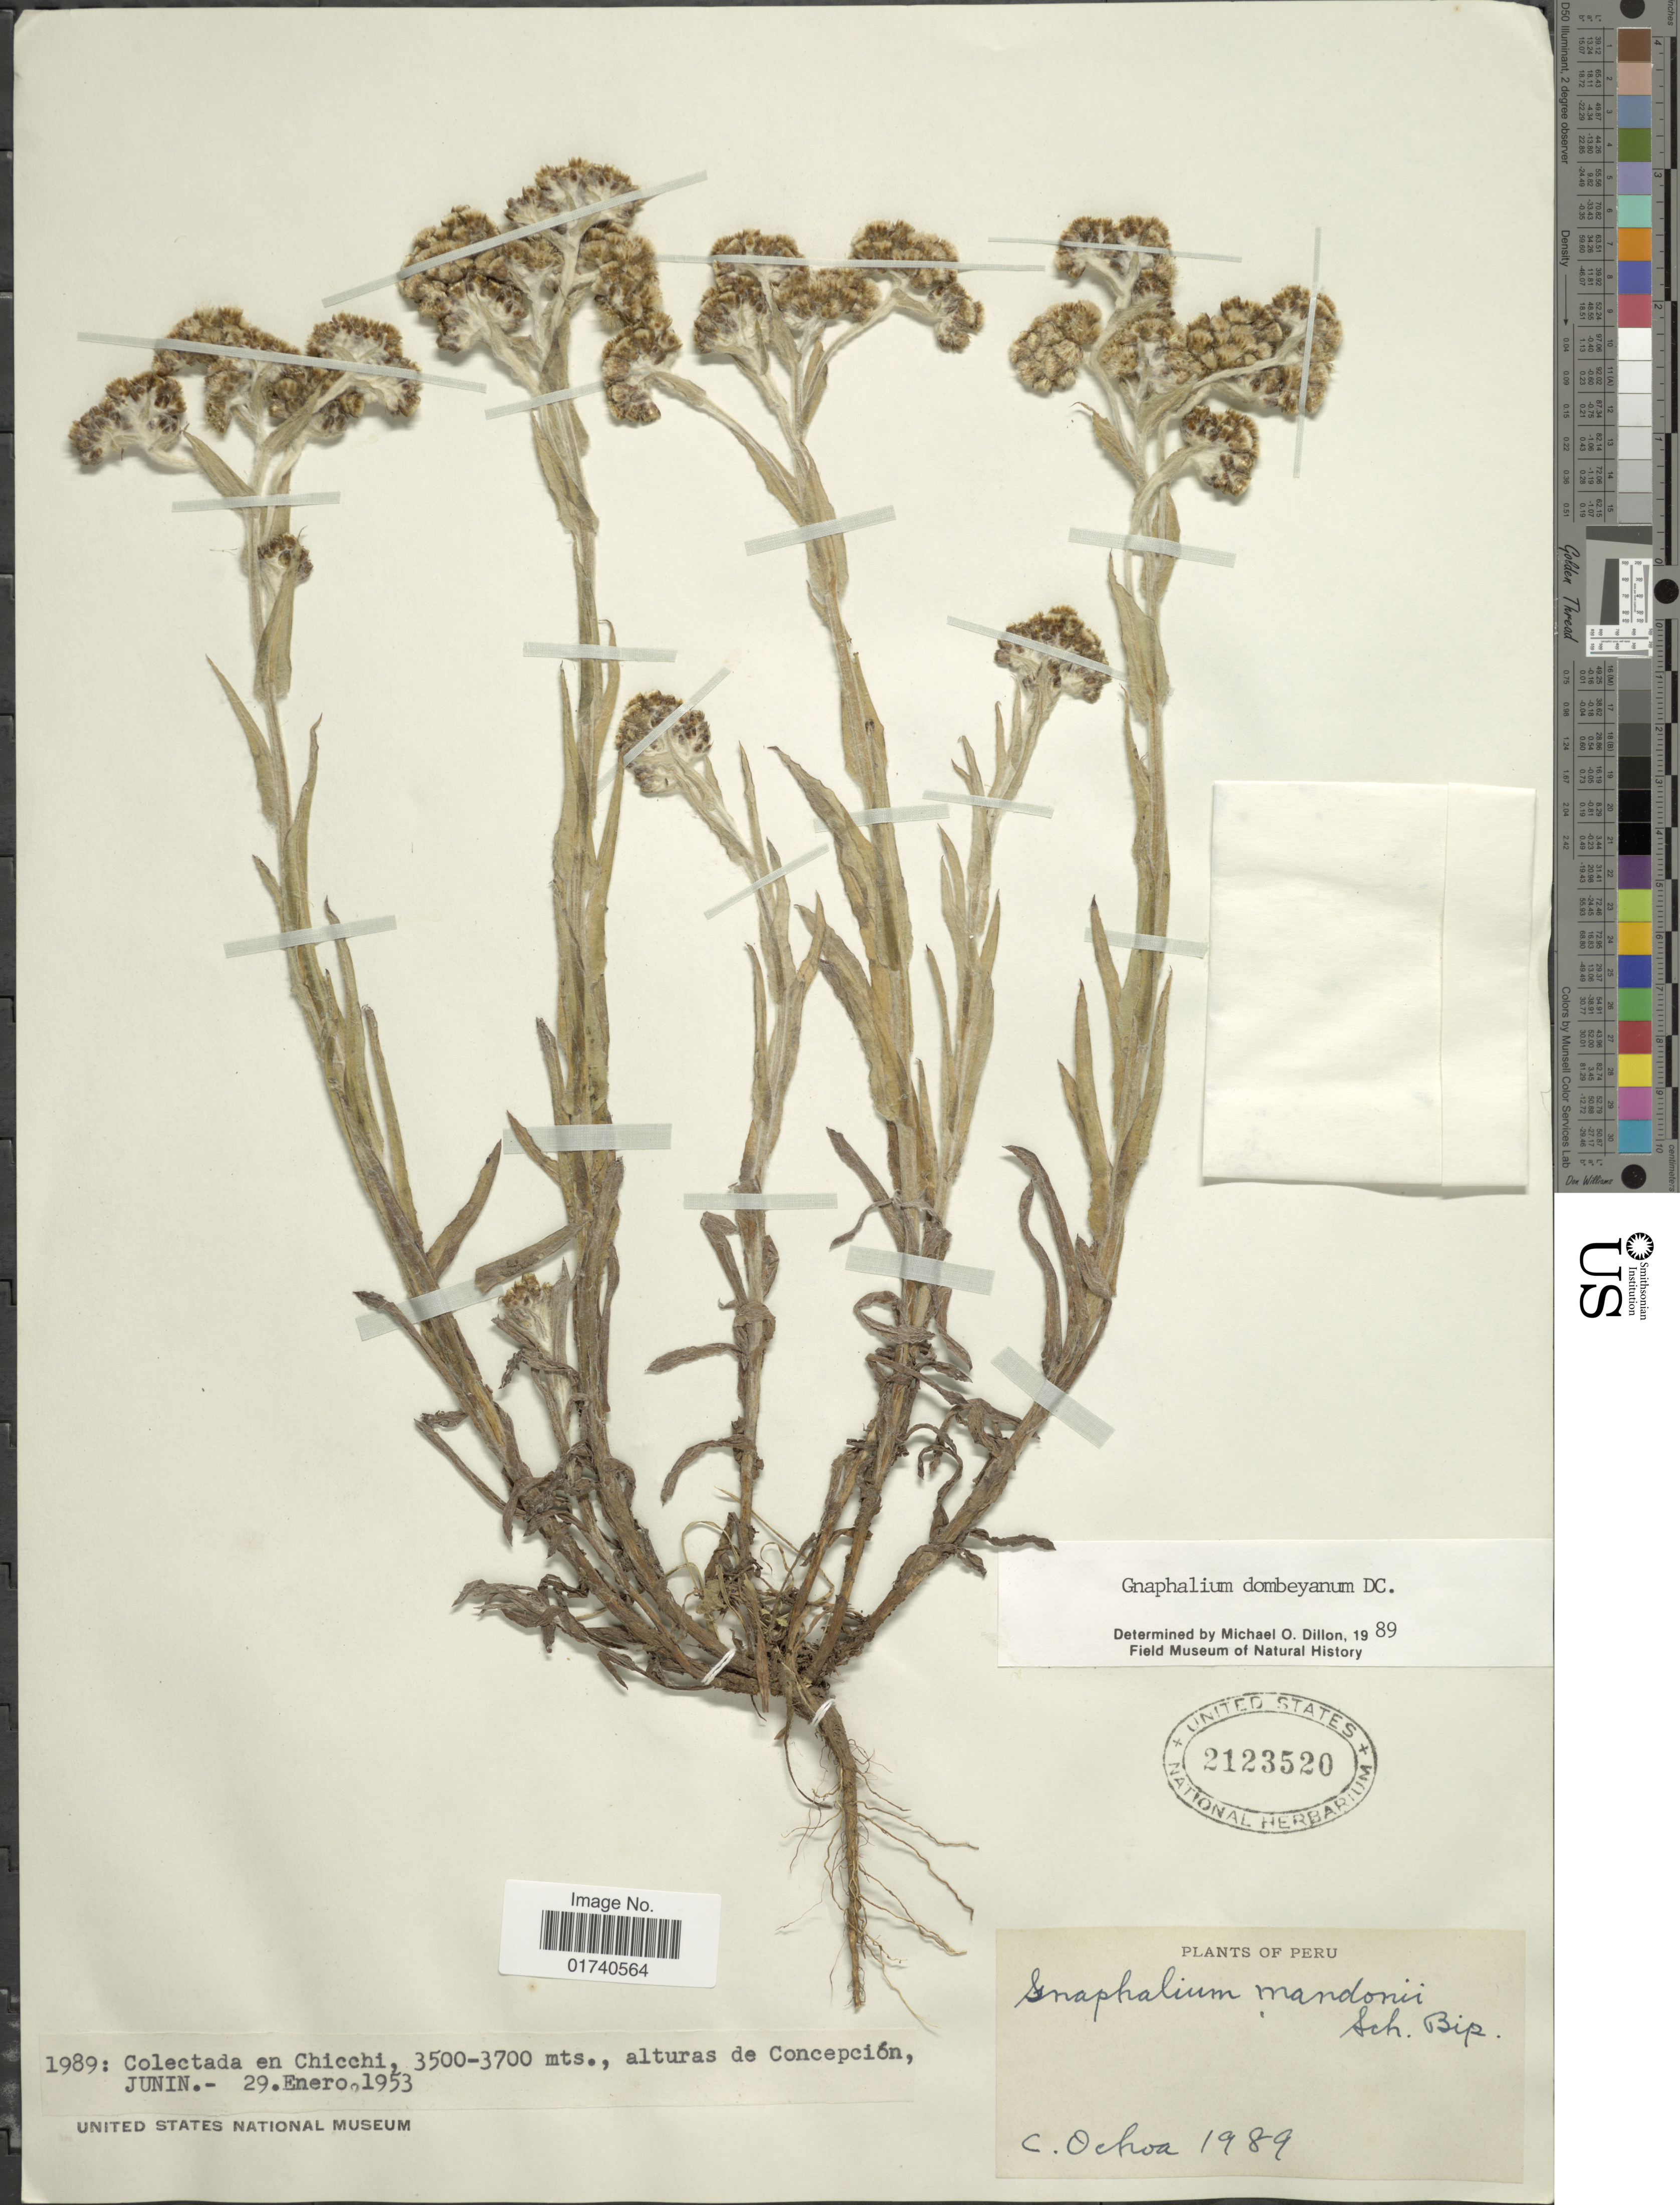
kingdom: Plantae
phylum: Tracheophyta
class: Magnoliopsida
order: Asterales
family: Asteraceae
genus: Pseudognaphalium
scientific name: Pseudognaphalium dombeyanum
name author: (DC.) Anderb.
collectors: C. Ochoa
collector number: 1989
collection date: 1953-01-29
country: Peru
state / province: Junín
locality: Colectada en Chicchi. Alturas de Concepcion.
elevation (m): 3500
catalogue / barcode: US 2123520